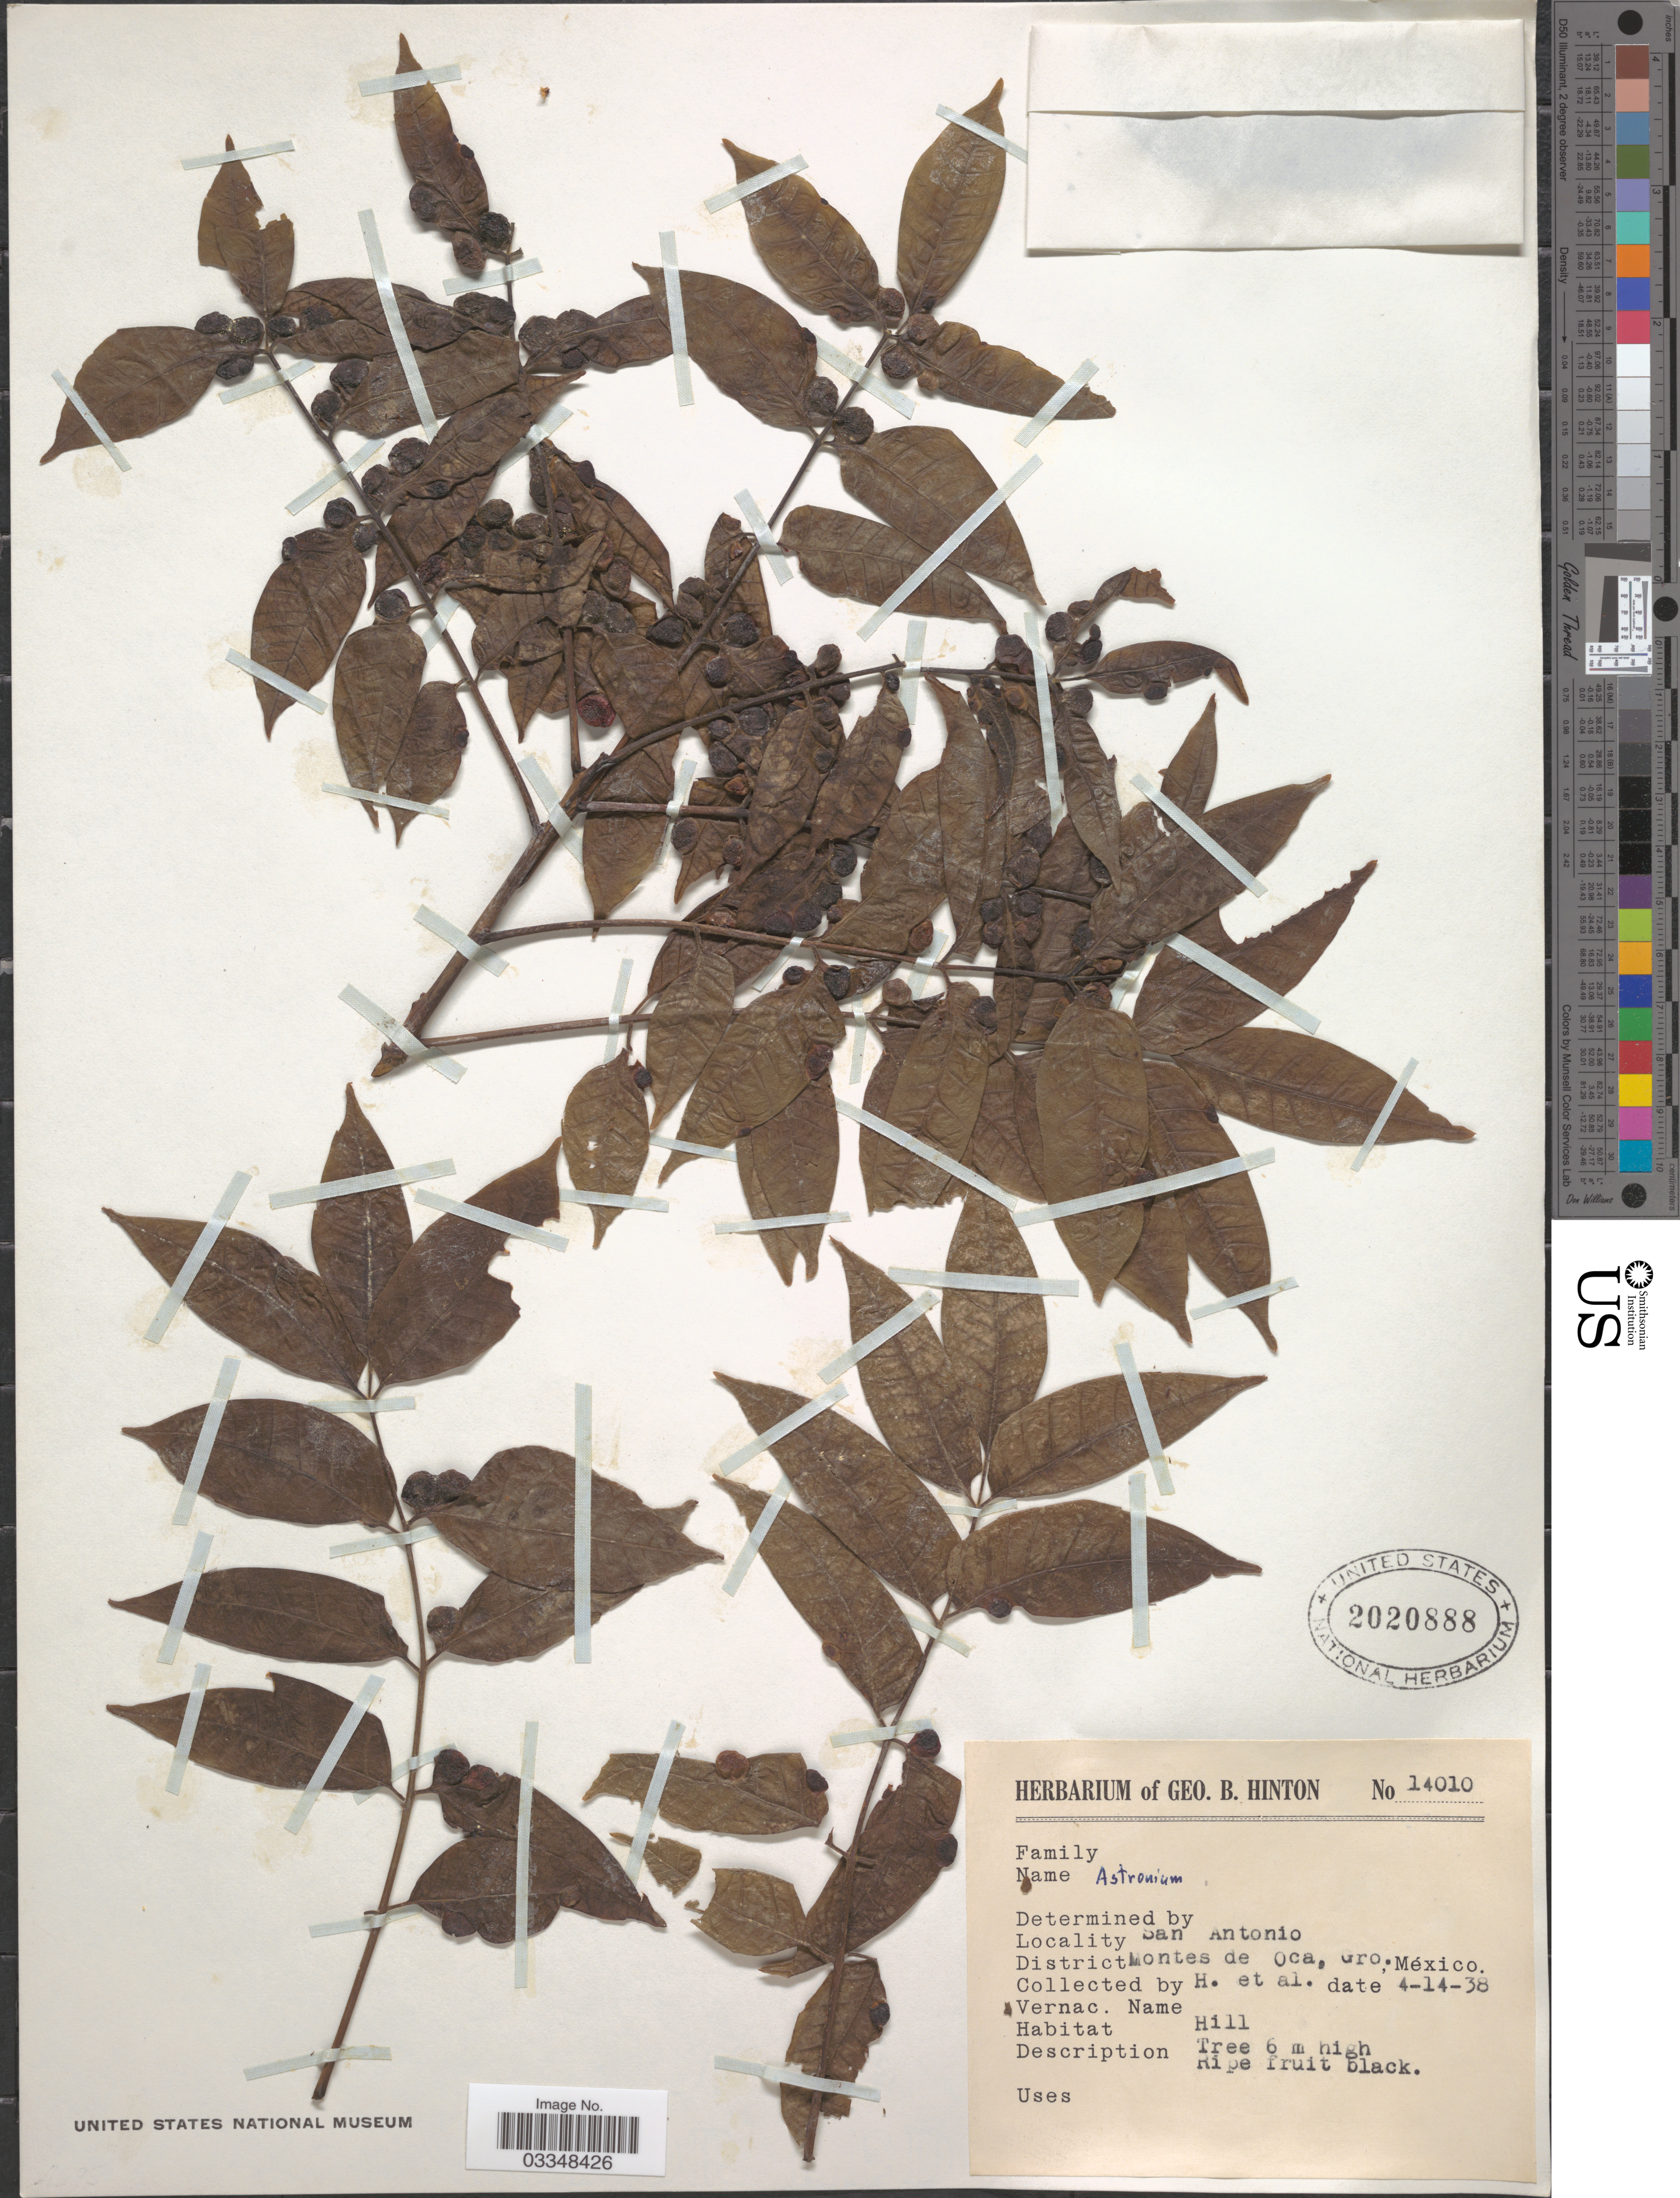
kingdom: Plantae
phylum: Tracheophyta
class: Magnoliopsida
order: Sapindales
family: Anacardiaceae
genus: Astronium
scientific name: Astronium graveolens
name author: Jacq.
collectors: G. B. Hinton & et al.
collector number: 14010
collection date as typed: Transcribed d/m/y: 14/4/38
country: Mexico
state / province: Guerrero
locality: San Antonio. District Montes de Oca.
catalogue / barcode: US 2020888